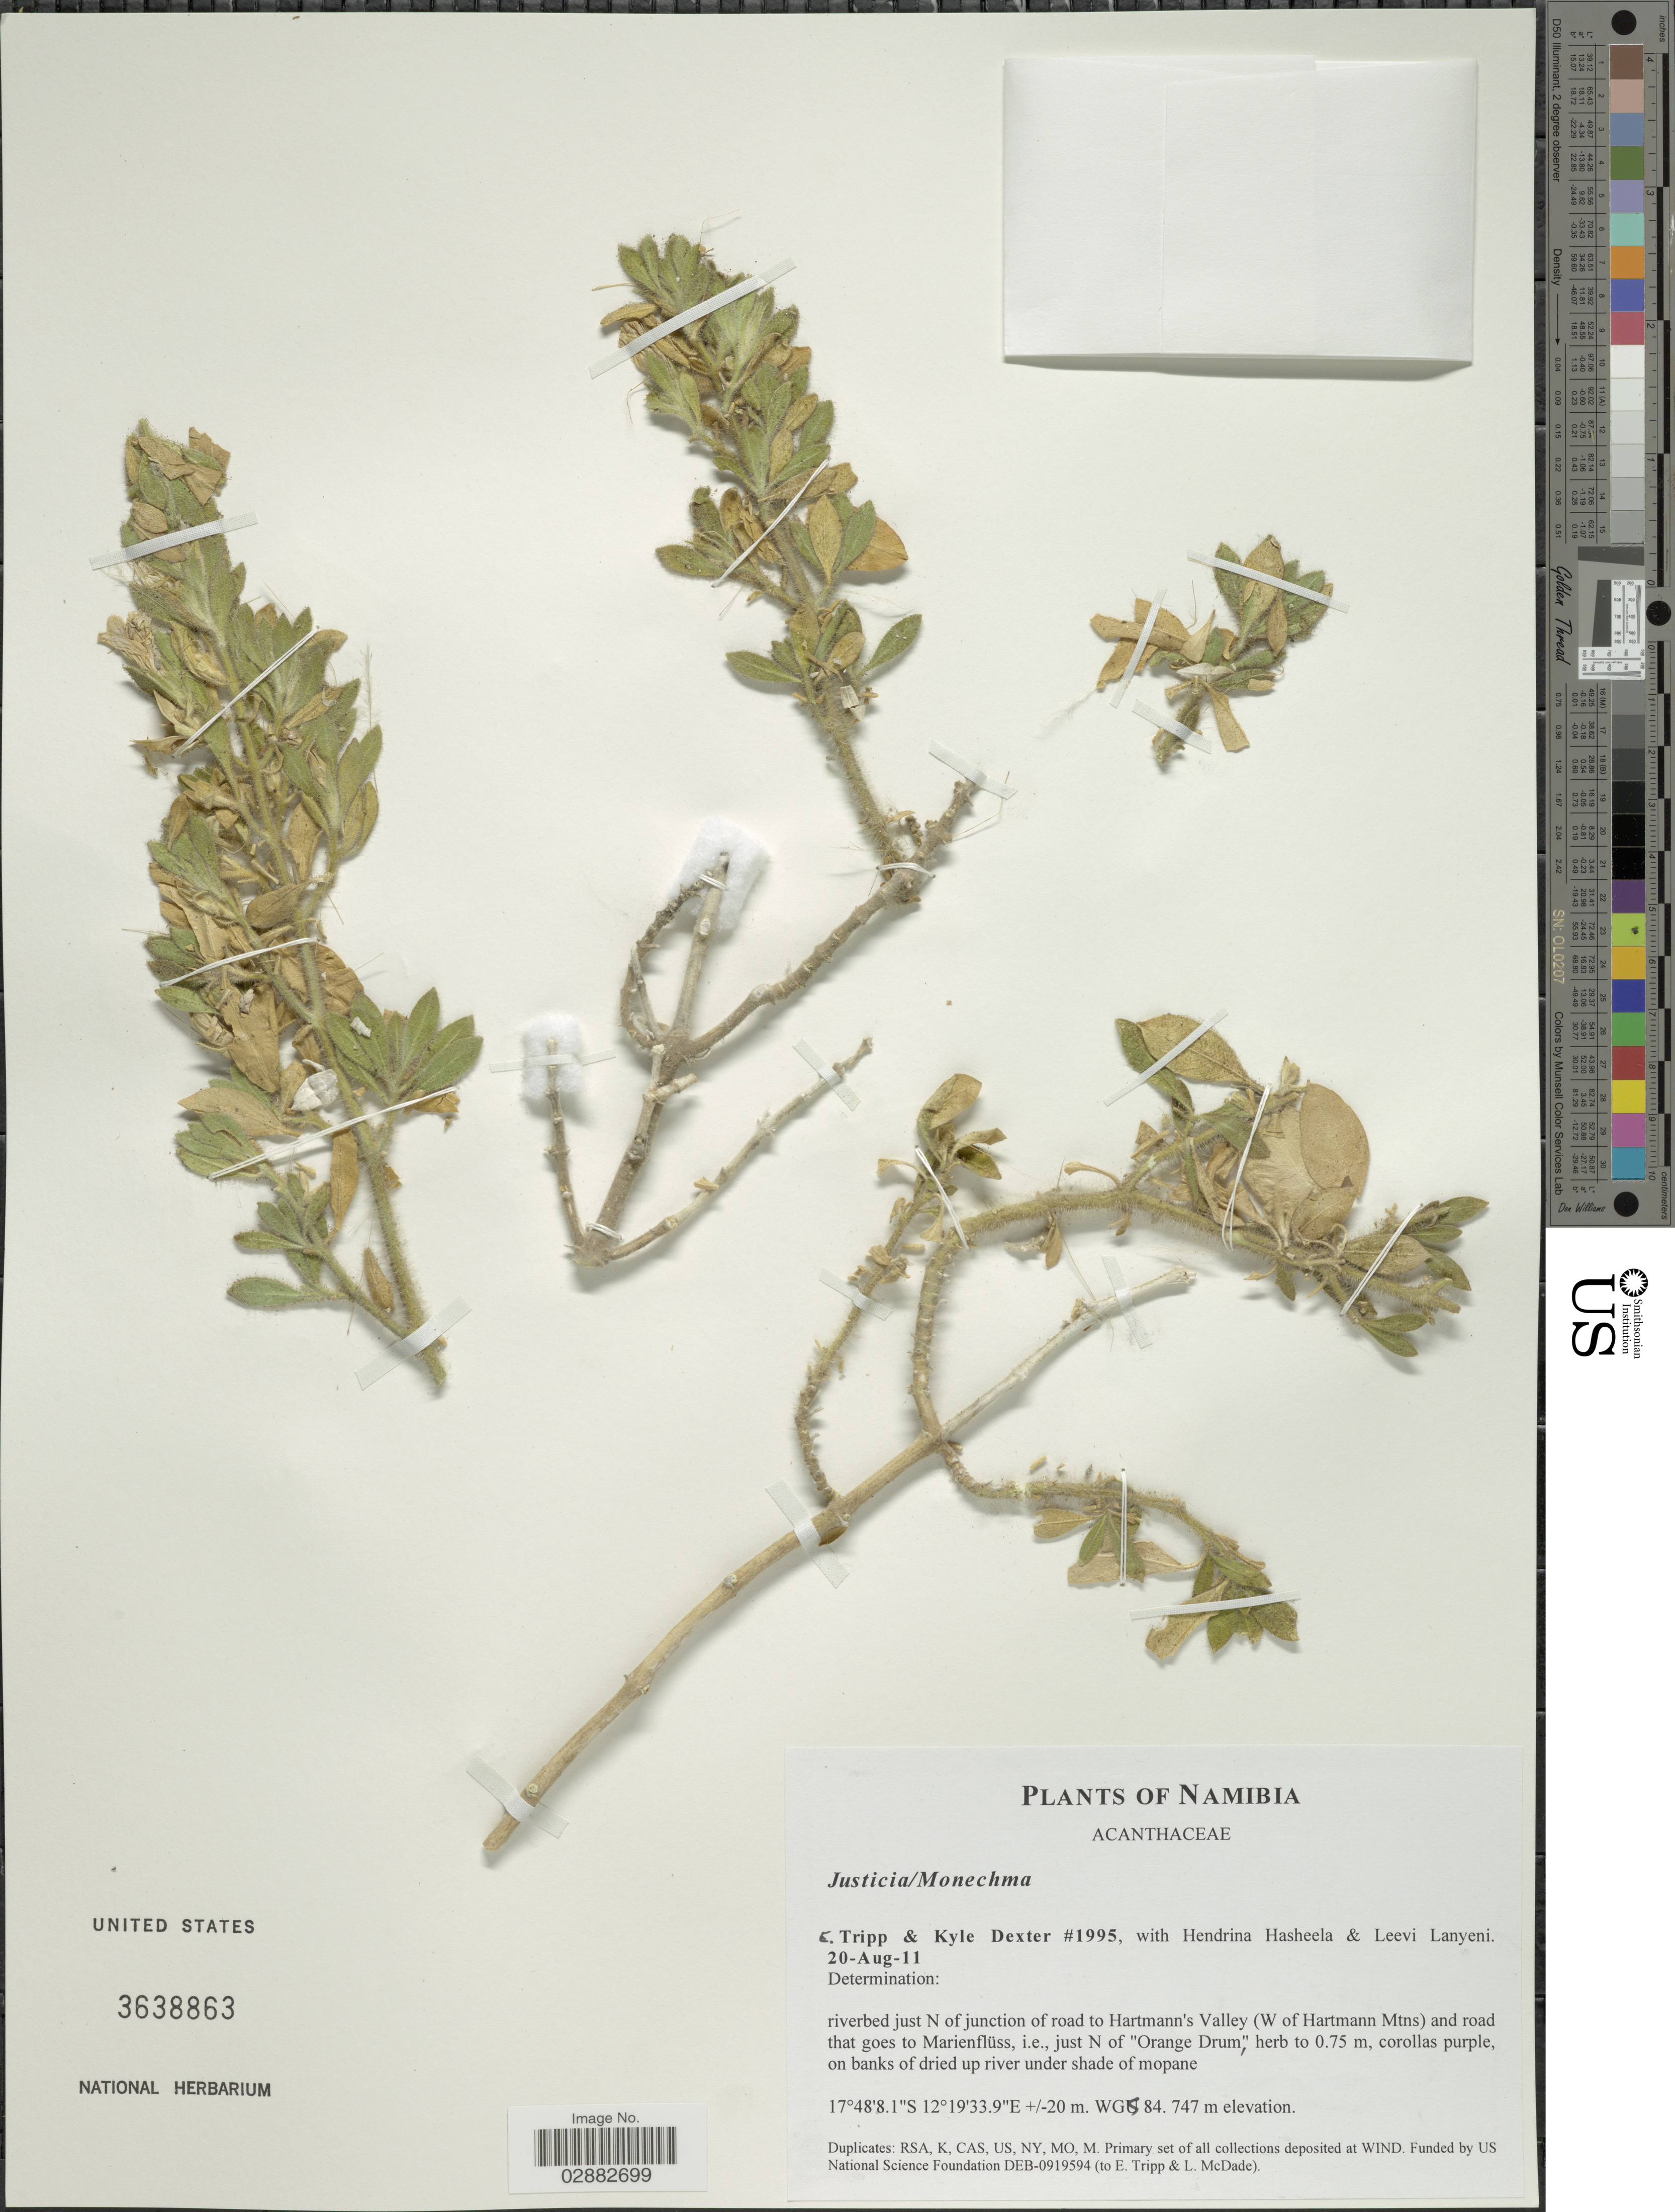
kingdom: Plantae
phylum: Tracheophyta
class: Magnoliopsida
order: Lamiales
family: Acanthaceae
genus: Justicia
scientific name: Justicia sp.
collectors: E. Tripp, K. Dexter, H. Hasheela & L. Lanyeni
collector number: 1995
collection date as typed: Transcribed d/m/y: 20/8/11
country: Namibia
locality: Riverbed just N of junction of road to Hartmann's Valley (W. Hartmann Mtns) and road that goes to Marienflüss, i.e., just N of "Orange Drum".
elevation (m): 747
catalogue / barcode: US 3638863